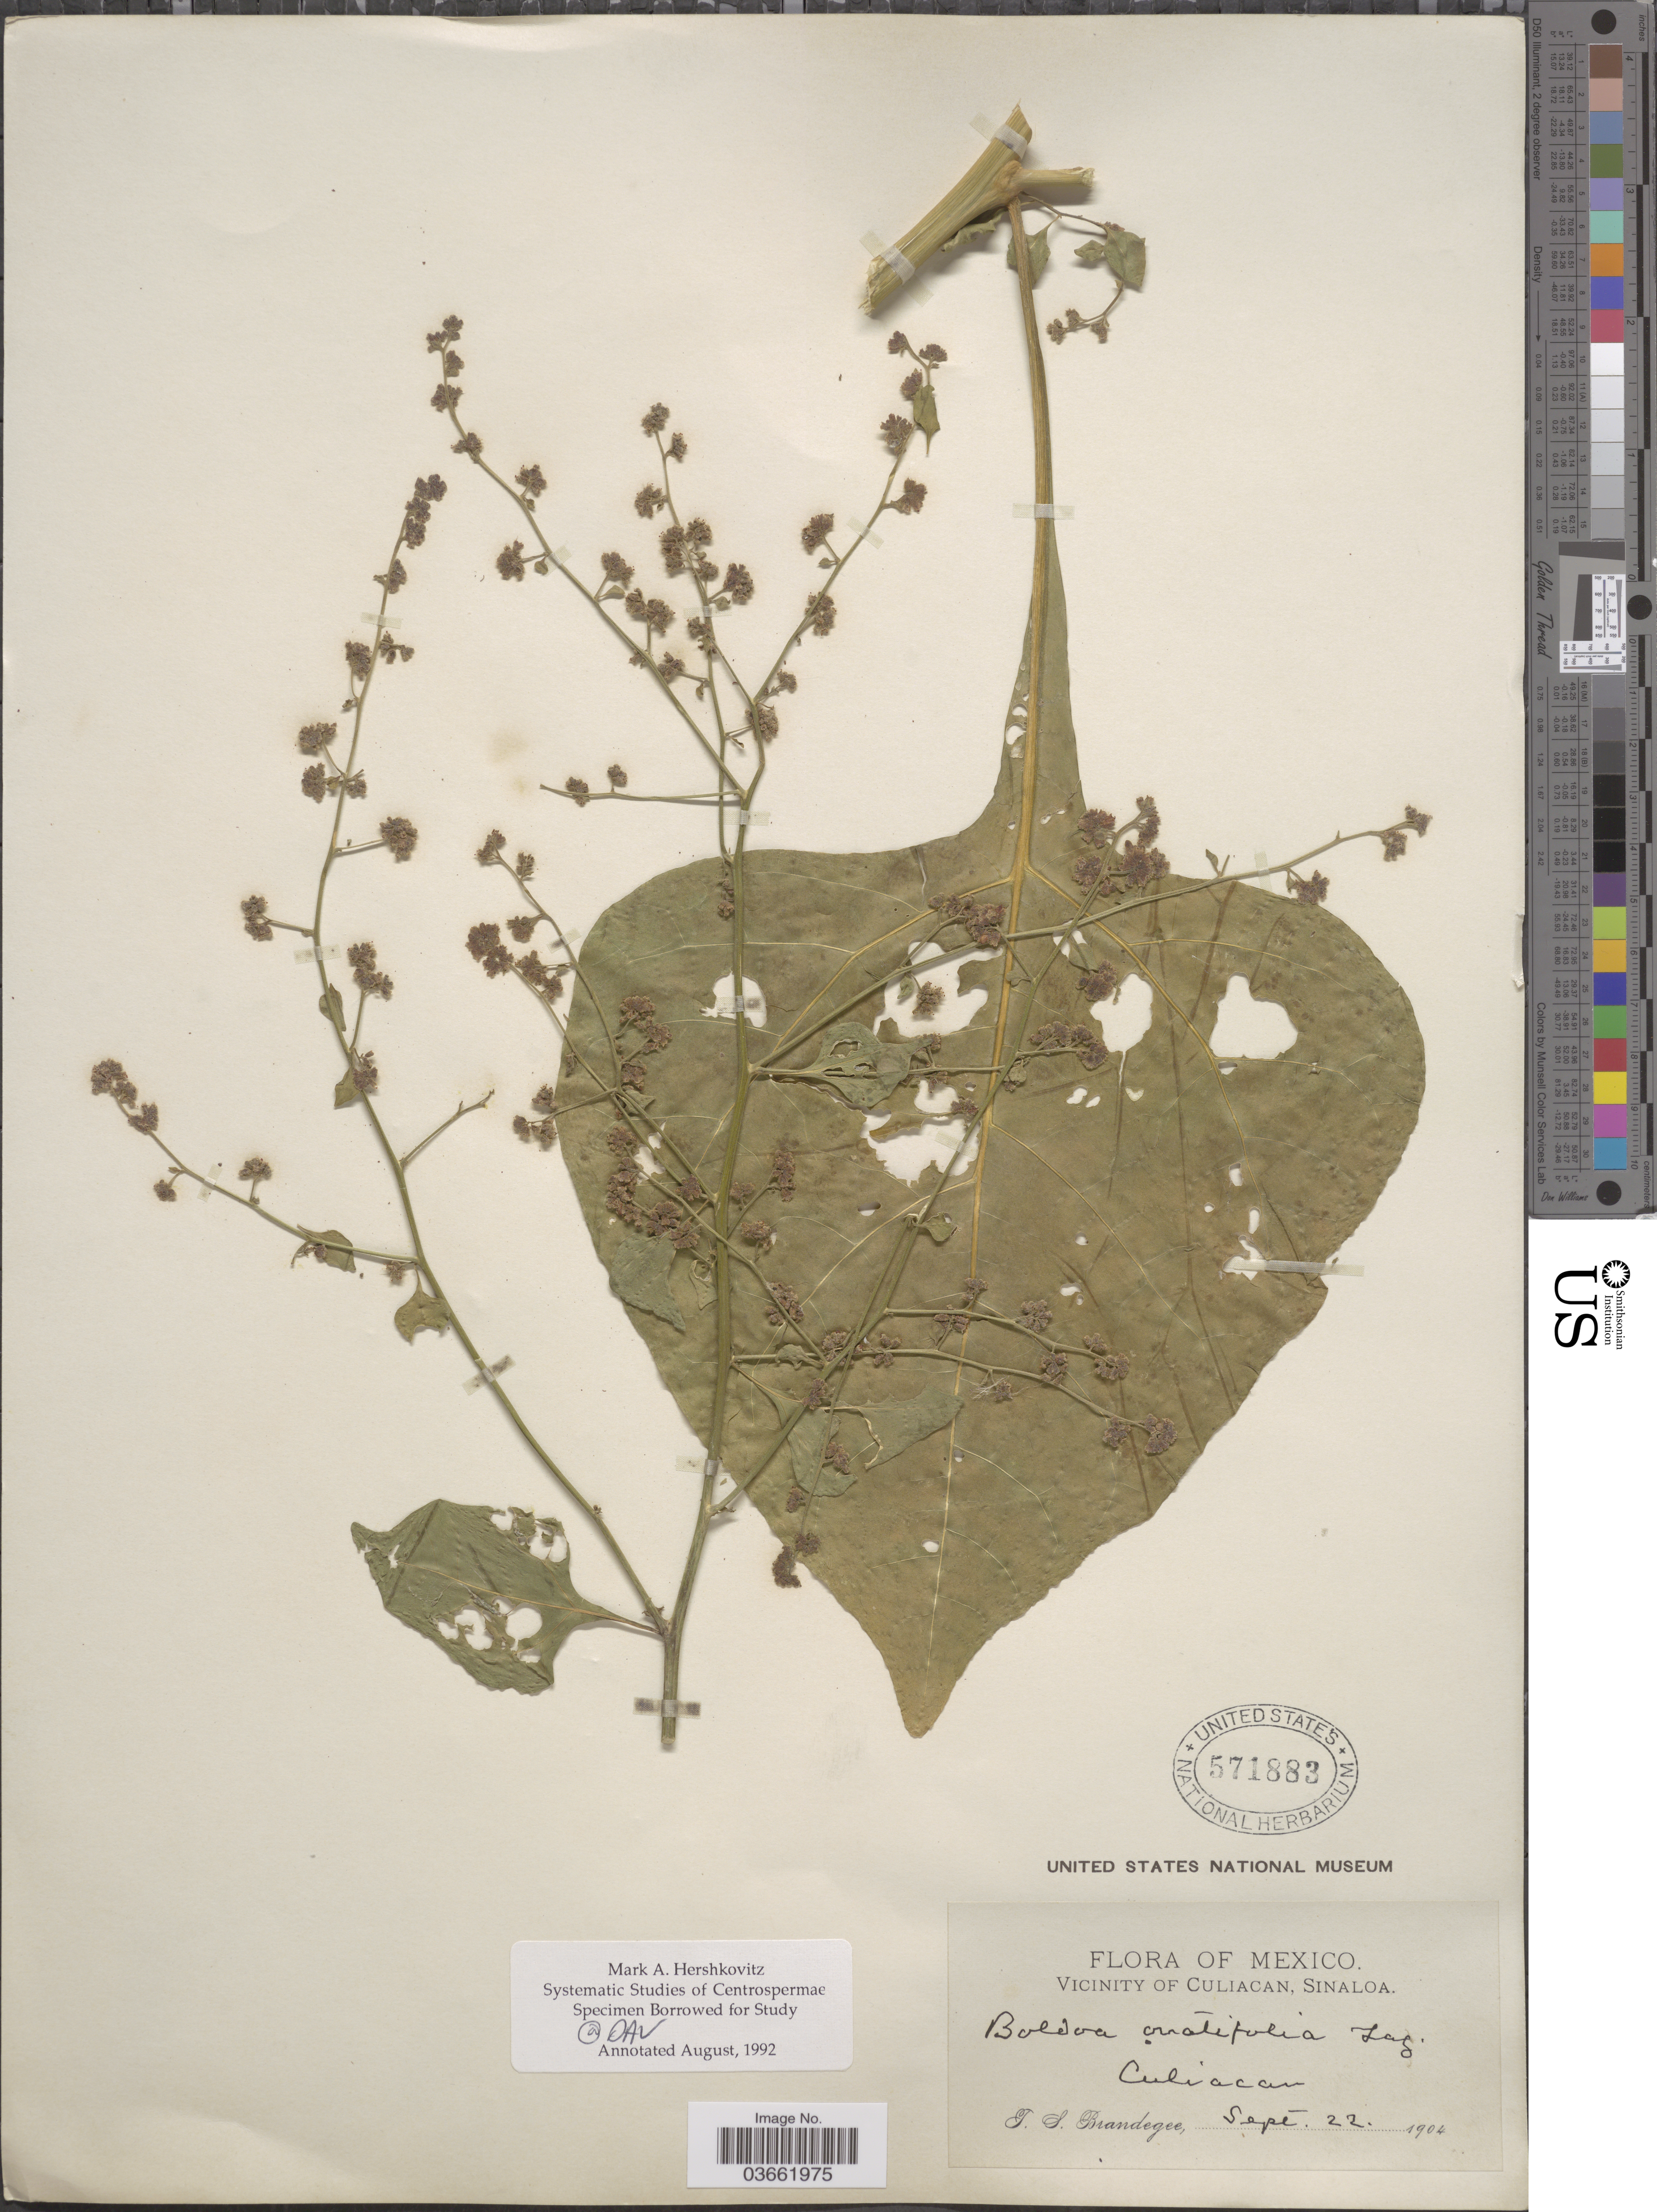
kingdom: Plantae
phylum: Tracheophyta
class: Magnoliopsida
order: Caryophyllales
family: Nyctaginaceae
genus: Boldoa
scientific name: Boldoa ovatifolia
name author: Ram. Goyena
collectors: T. S. Brandegee (herbarium)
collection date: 1904-09-22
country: Mexico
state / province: Sinaloa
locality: Vicinity of Culiacan. Culiacan.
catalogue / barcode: US 571883